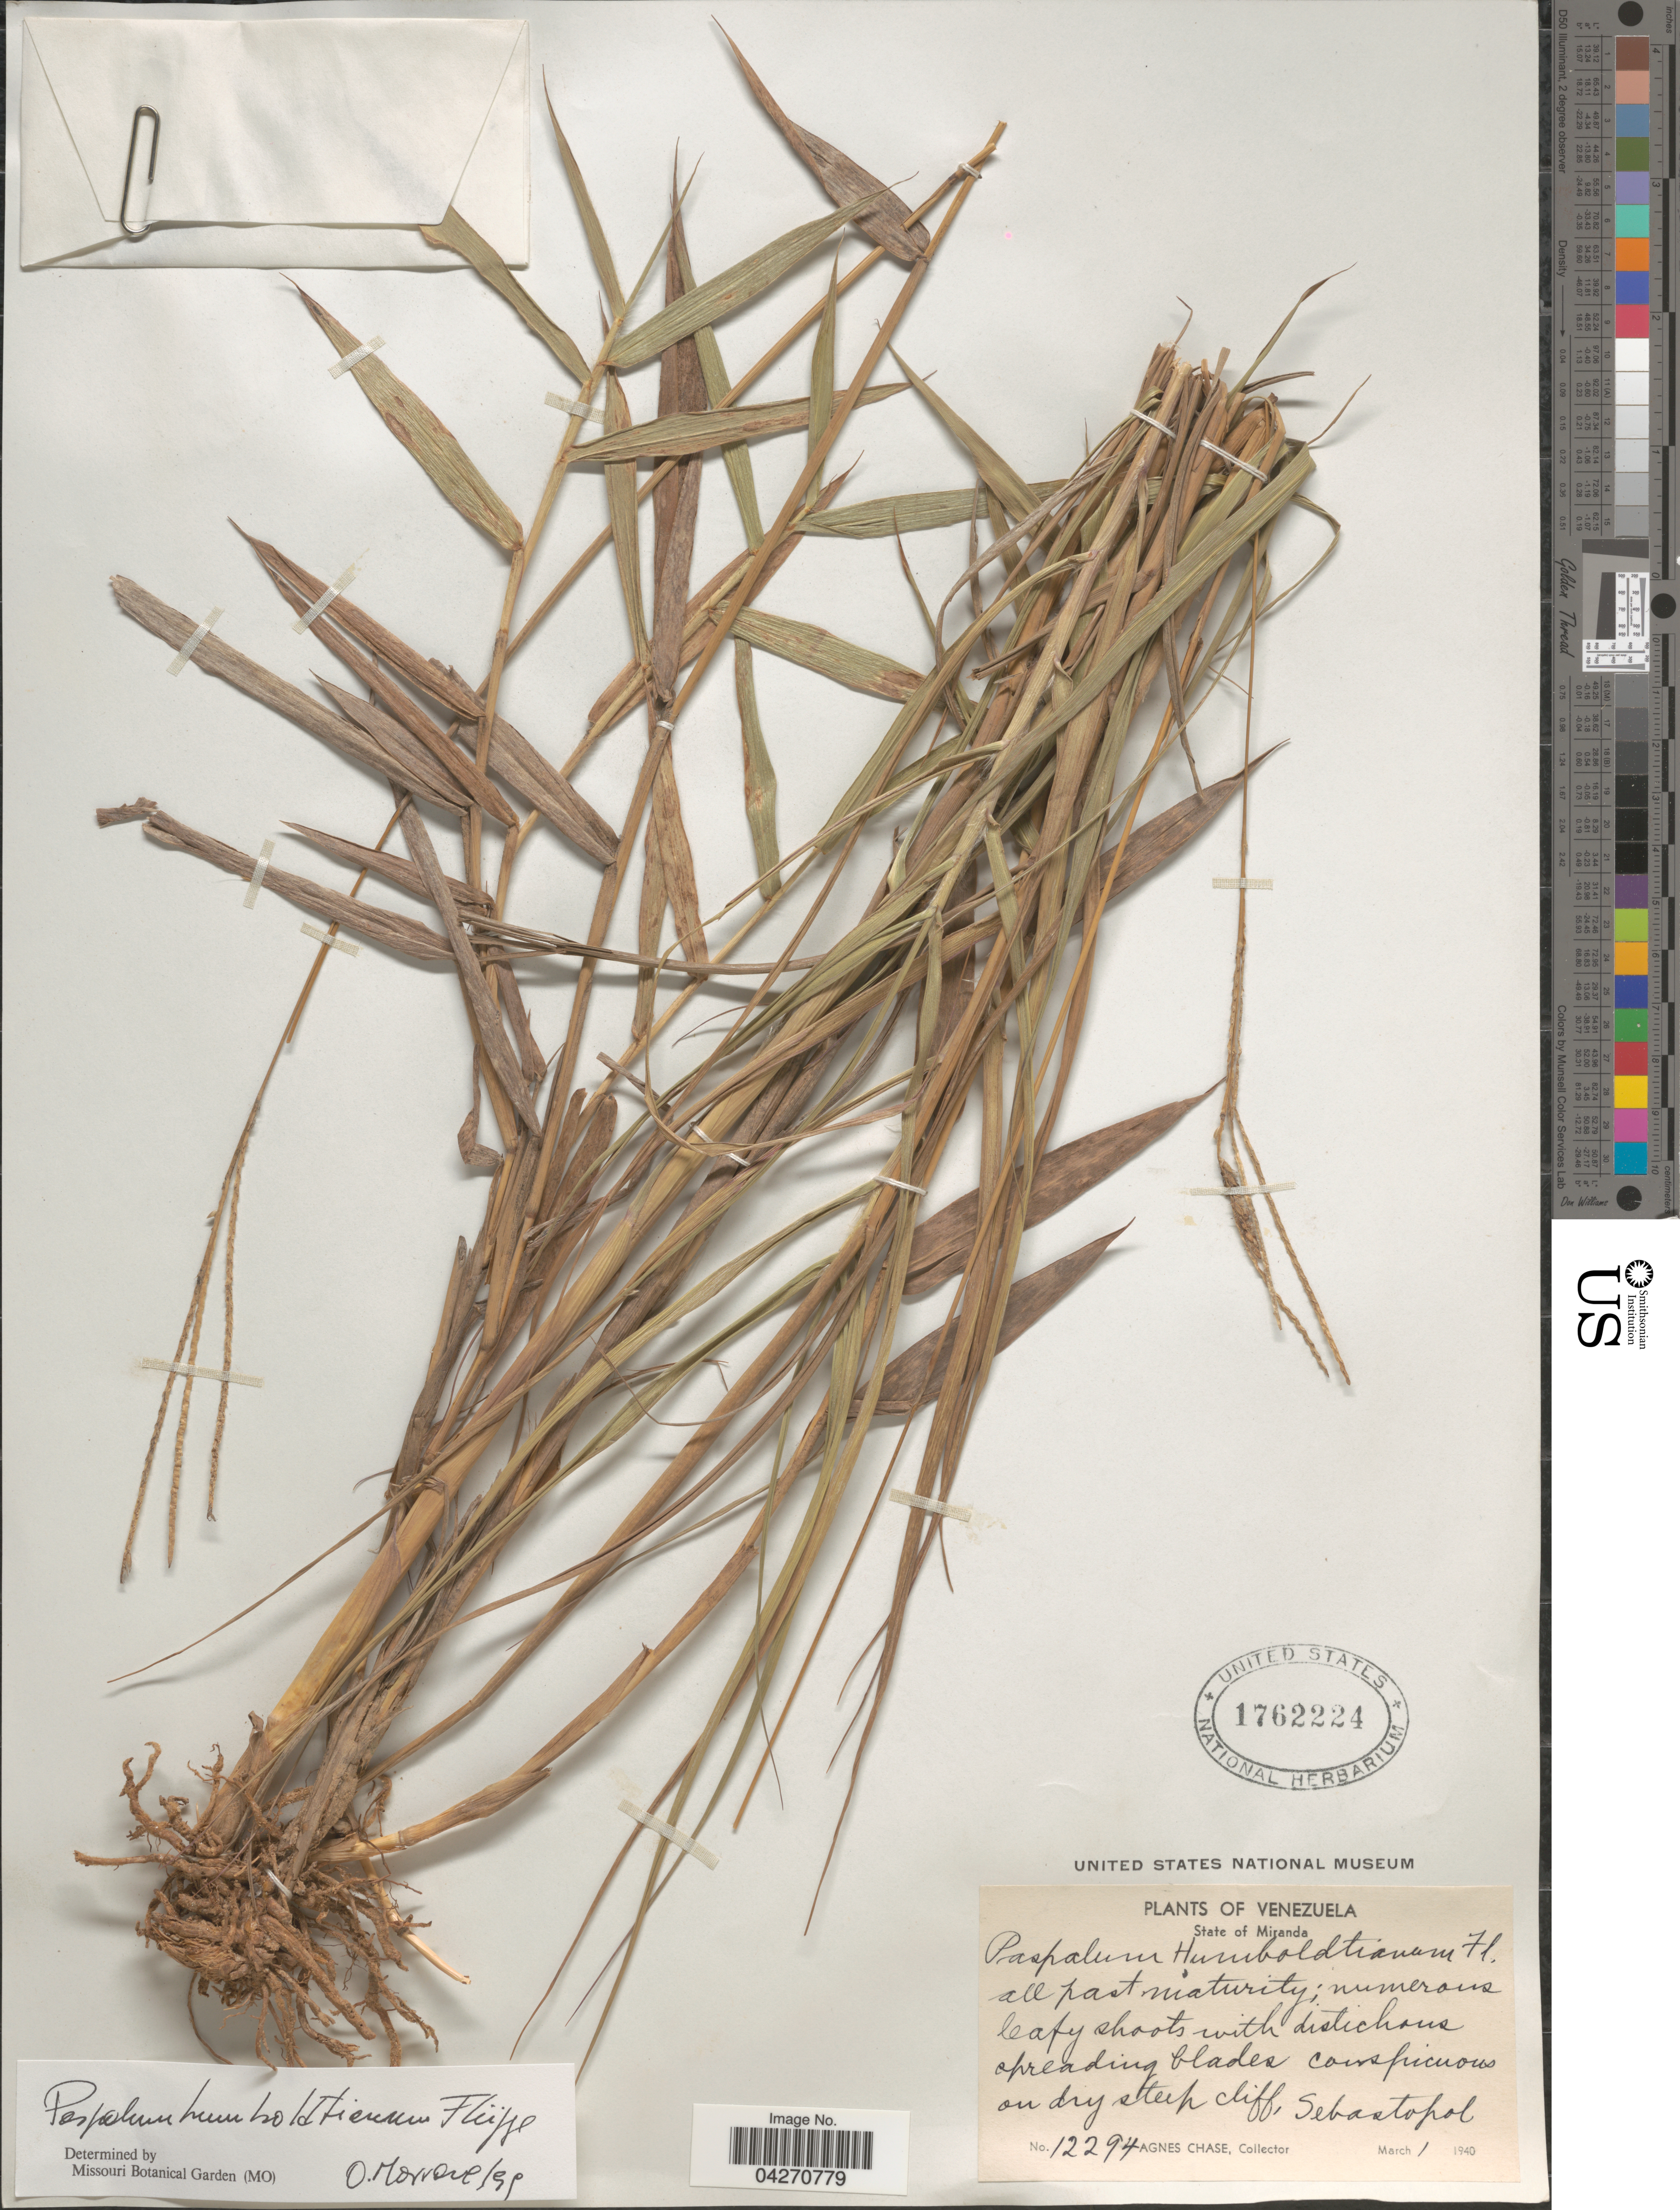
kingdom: Plantae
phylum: Tracheophyta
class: Liliopsida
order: Poales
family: Poaceae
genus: Paspalum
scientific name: Paspalum humboldtianum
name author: Flüggé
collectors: A. Chase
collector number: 12294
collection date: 1940-03-01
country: Venezuela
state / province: Miranda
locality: Sebastopol.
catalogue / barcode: US 1762224